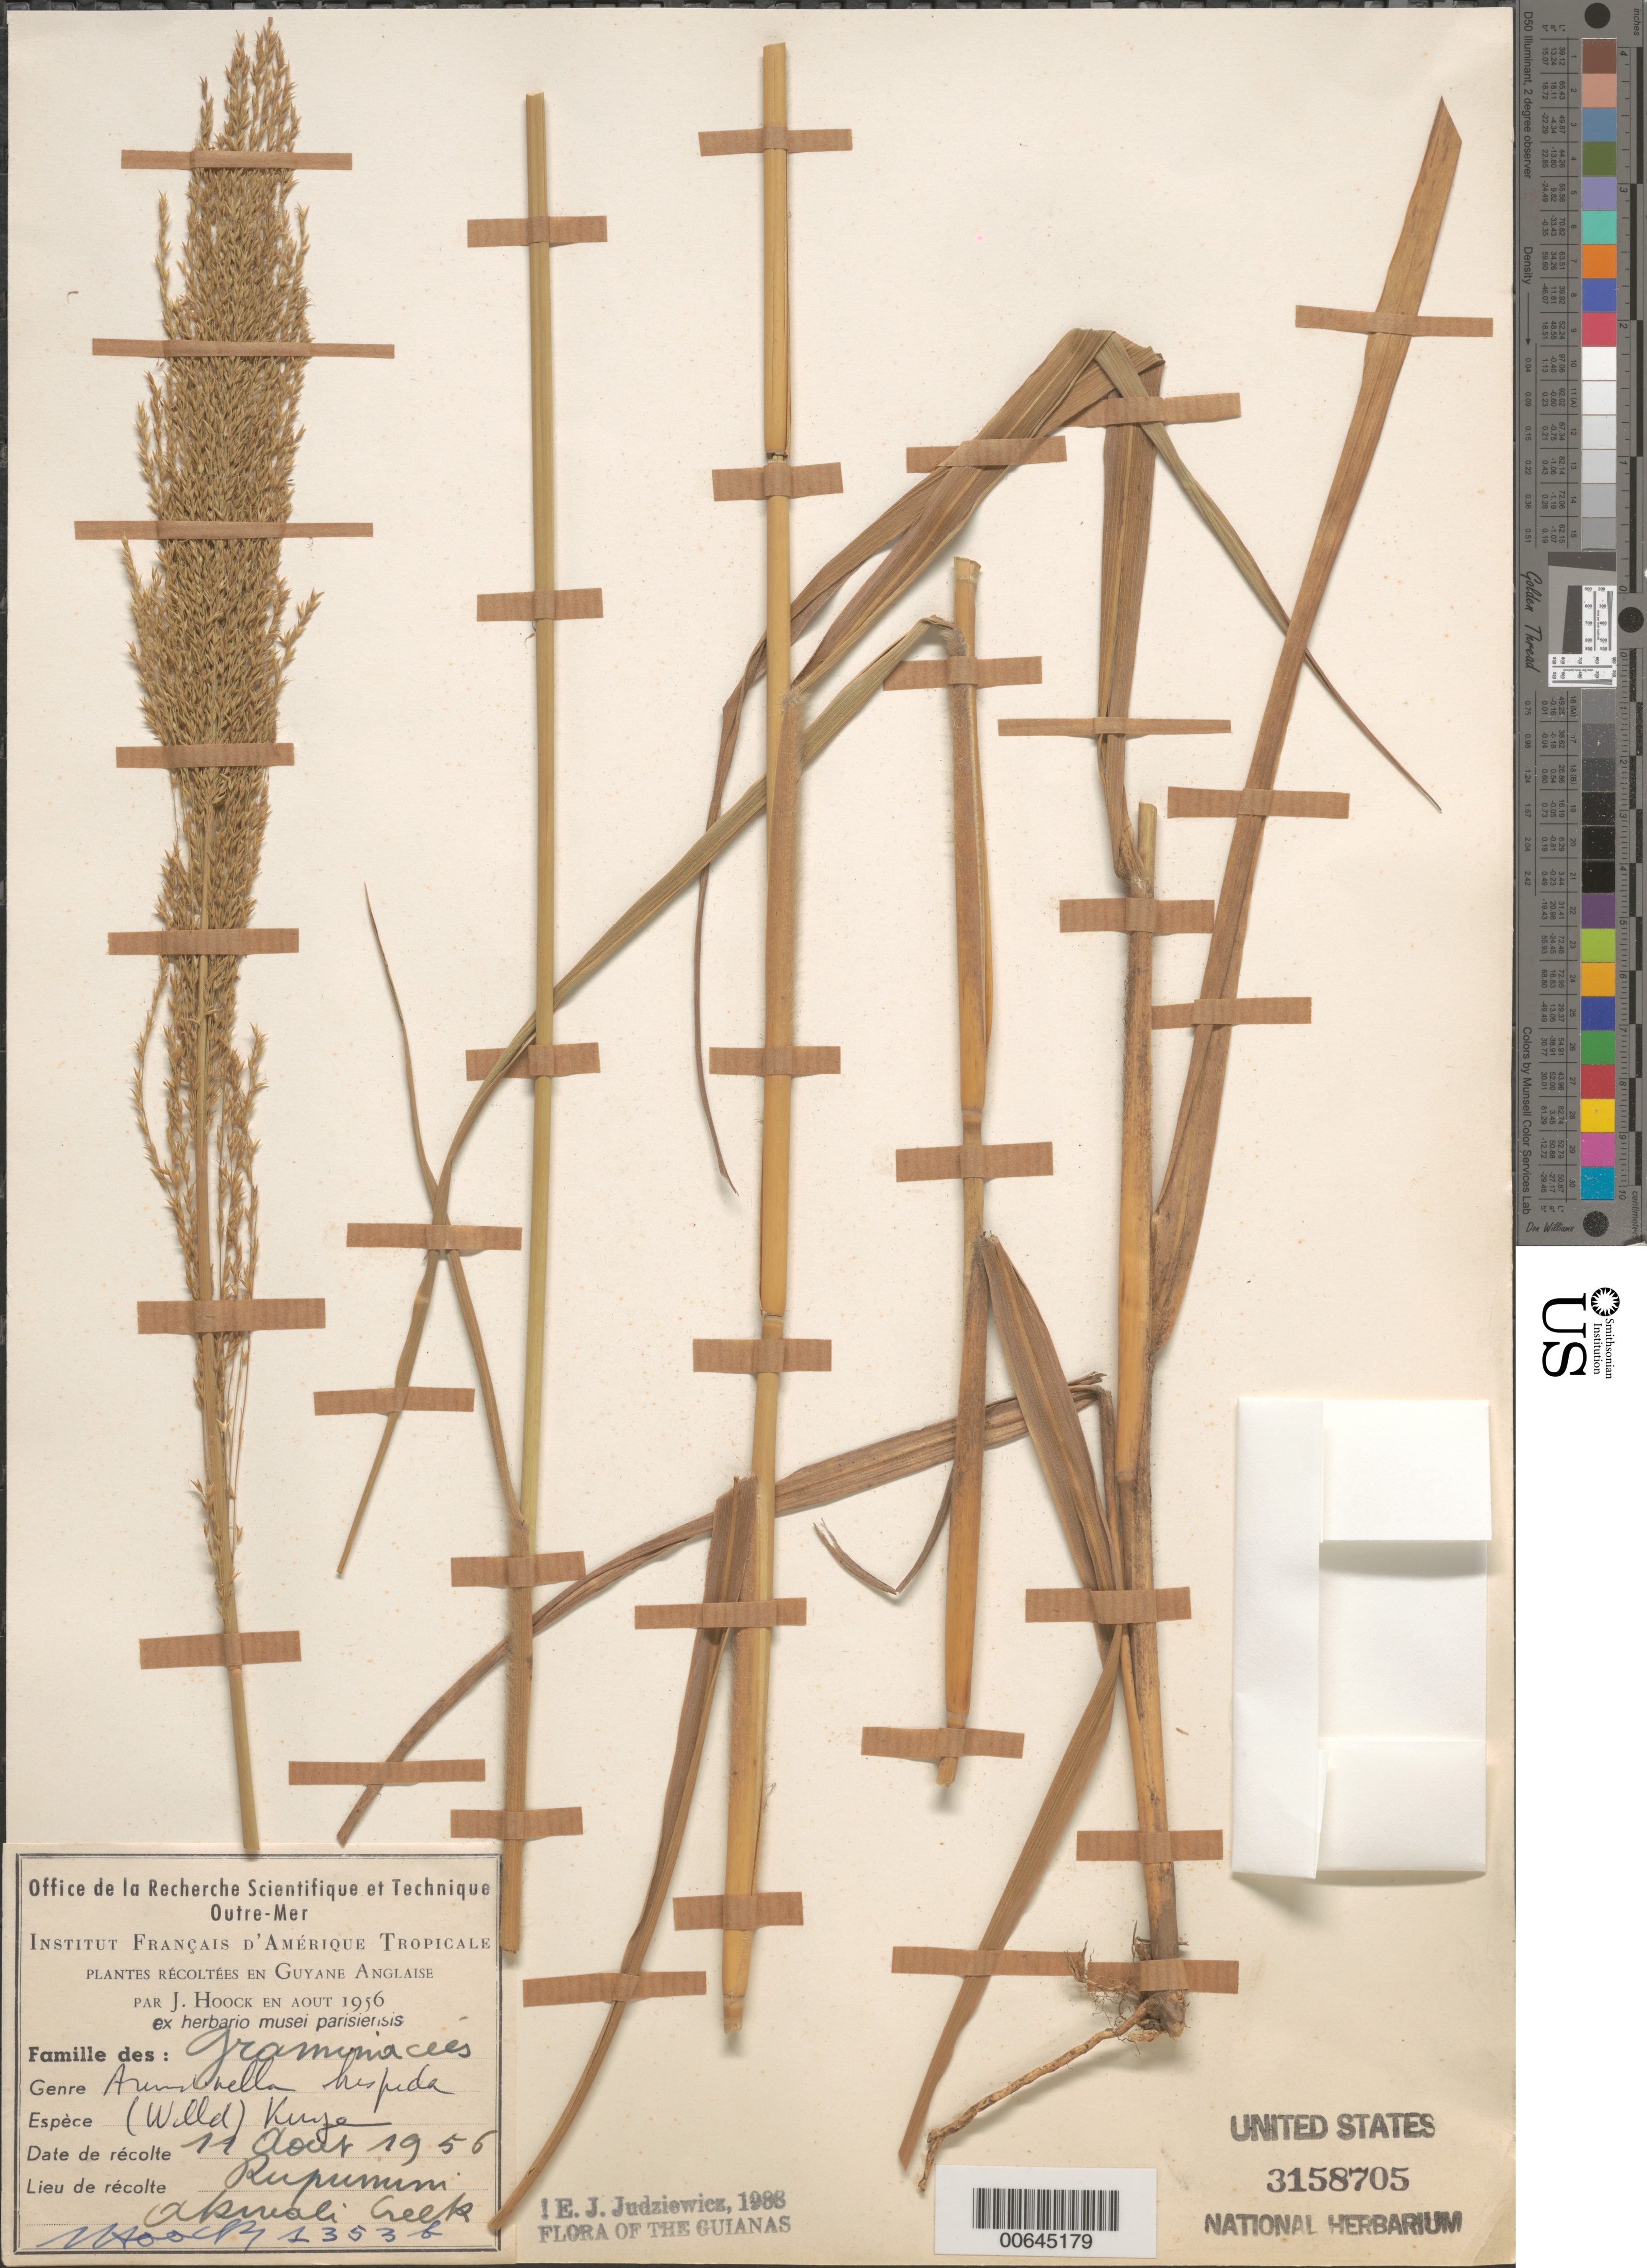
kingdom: Plantae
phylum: Tracheophyta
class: Liliopsida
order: Poales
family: Poaceae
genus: Arundinella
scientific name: Arundinella hispida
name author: (Humb. & Bonpl. ex Willd.) Kuntze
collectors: J. Hoock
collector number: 1353b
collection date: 1956-08-11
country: Guyana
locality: Guyane Anglaise. Rupununi. Akwali Creek.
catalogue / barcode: US 3158705